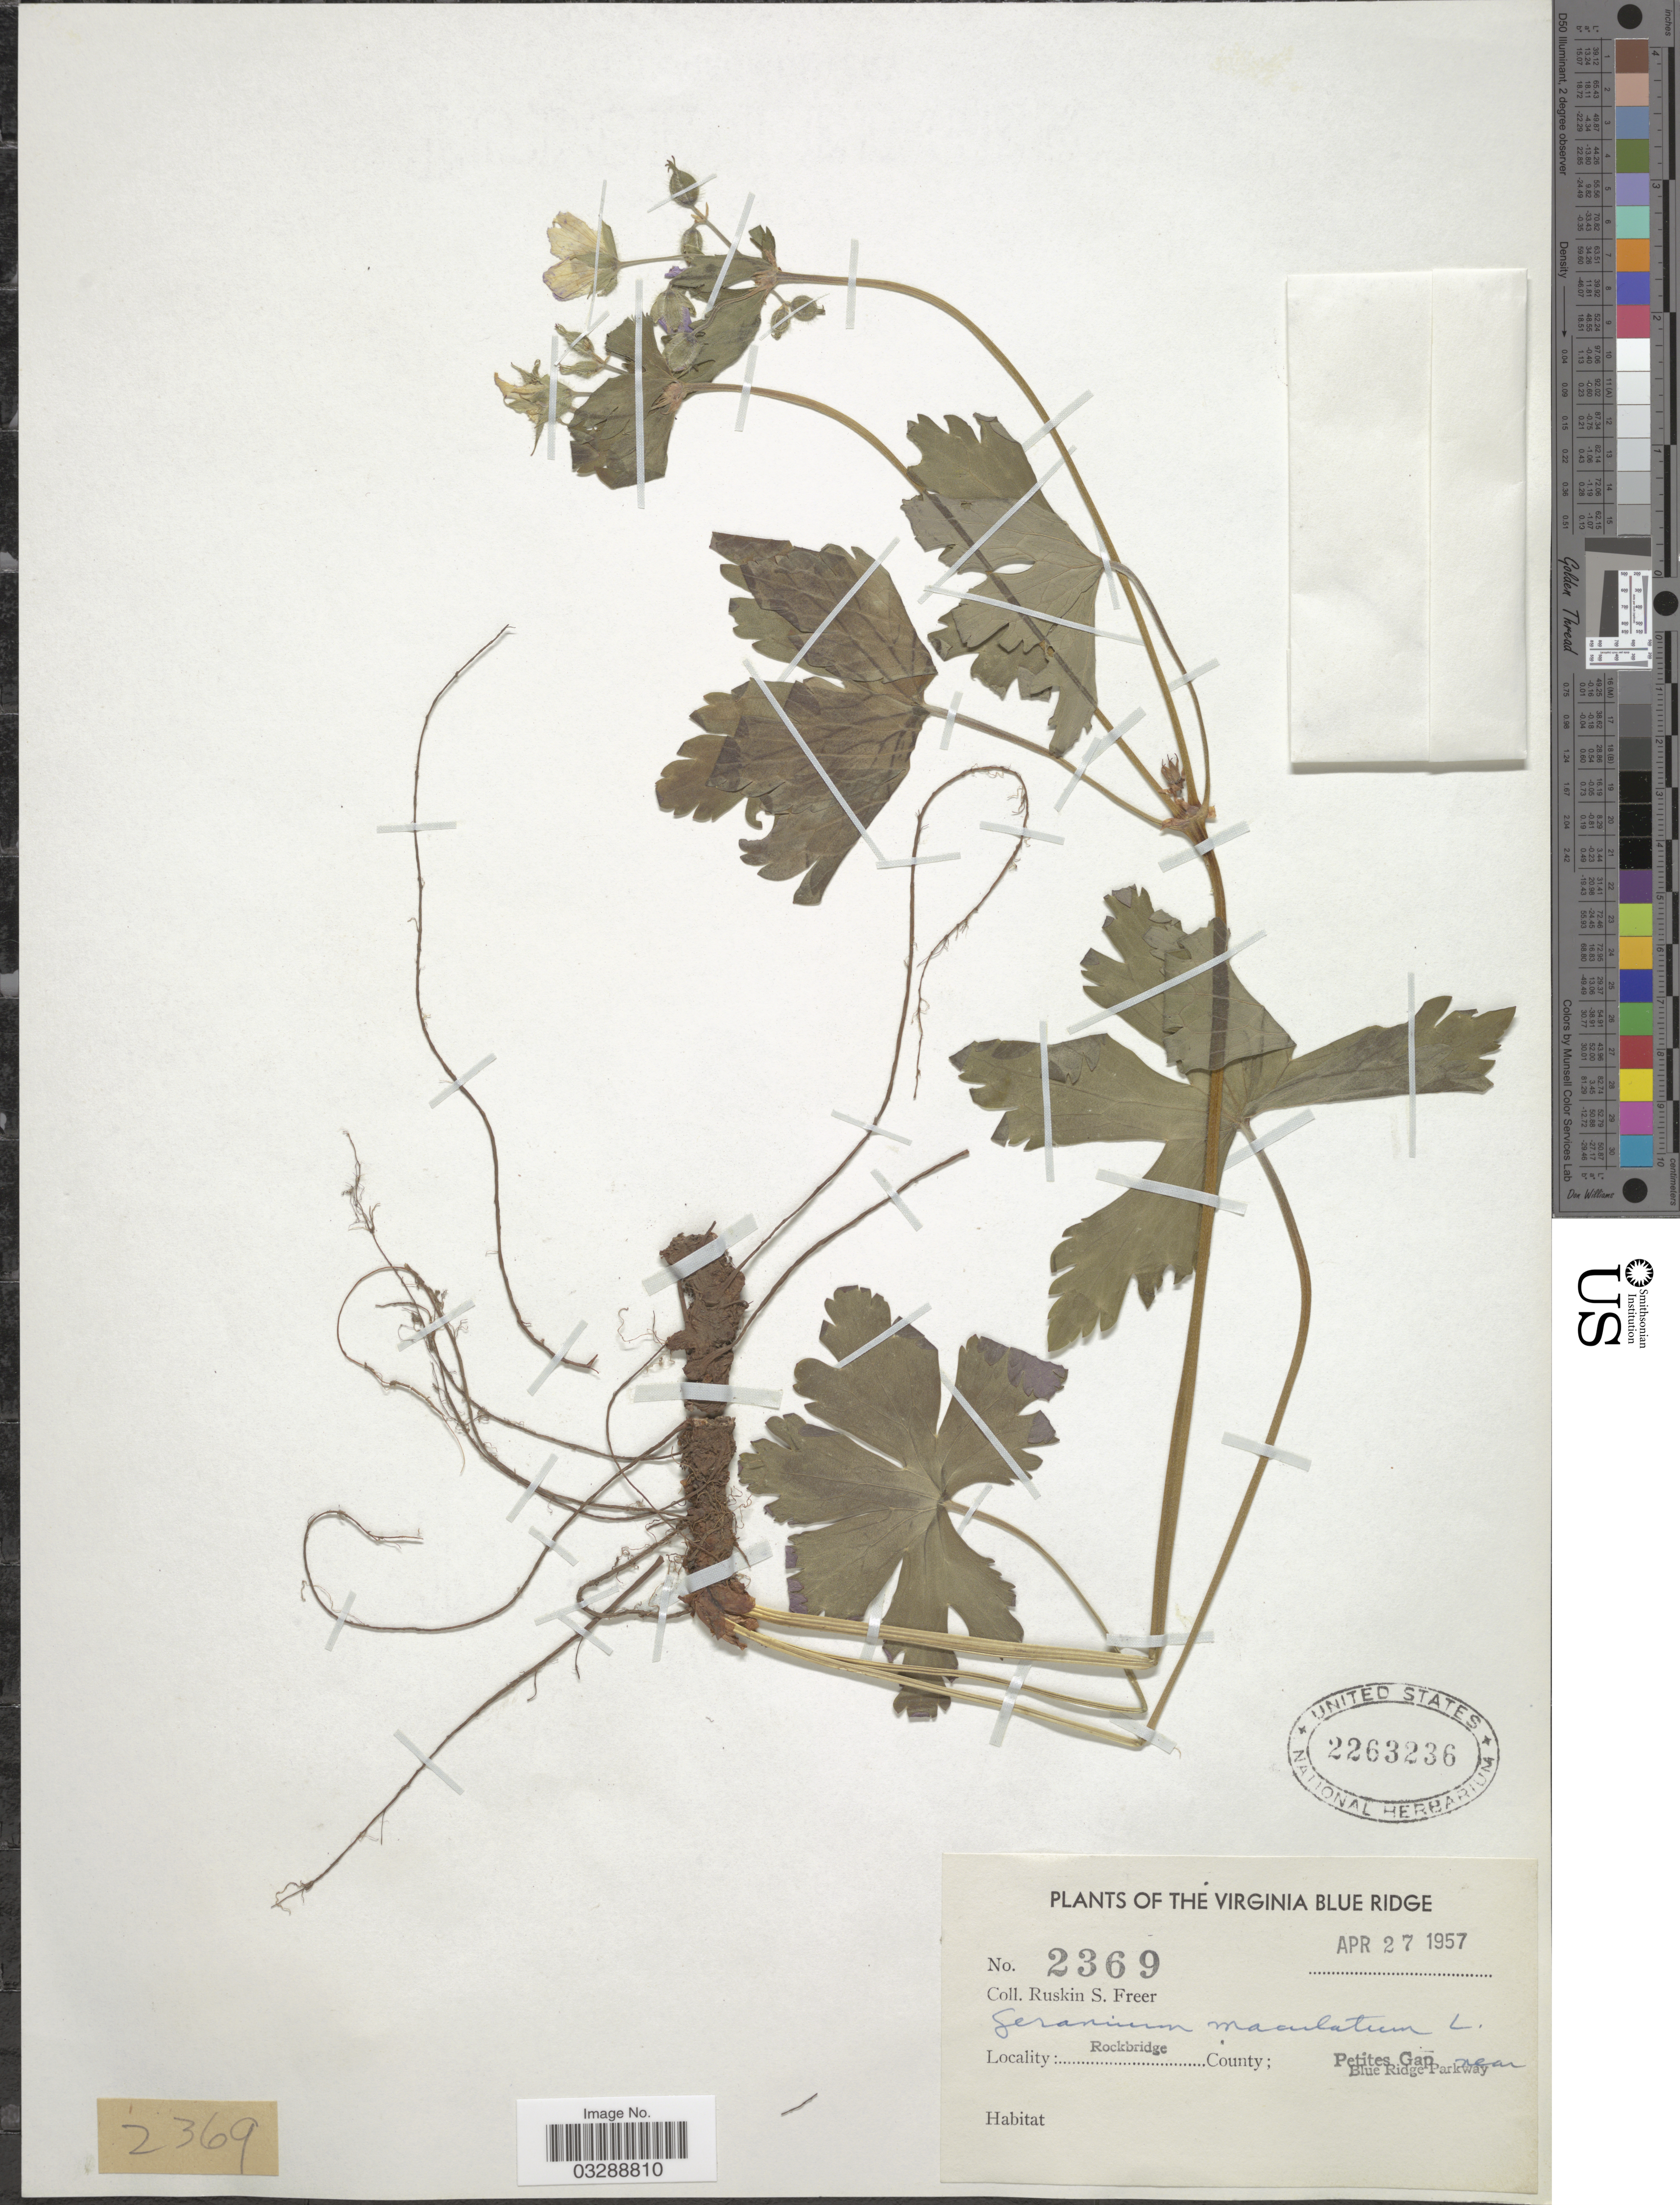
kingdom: Plantae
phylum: Tracheophyta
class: Magnoliopsida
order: Geraniales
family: Geraniaceae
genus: Geranium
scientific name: Geranium maculatum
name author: L.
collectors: R. Freer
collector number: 2369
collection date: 1957-04-27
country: United States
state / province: Virginia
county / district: Rockbridge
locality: The Virginia Blue Ridge. Rockbridge County; Petites Gap. near Blue Ridge Parkway.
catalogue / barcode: US 2263236